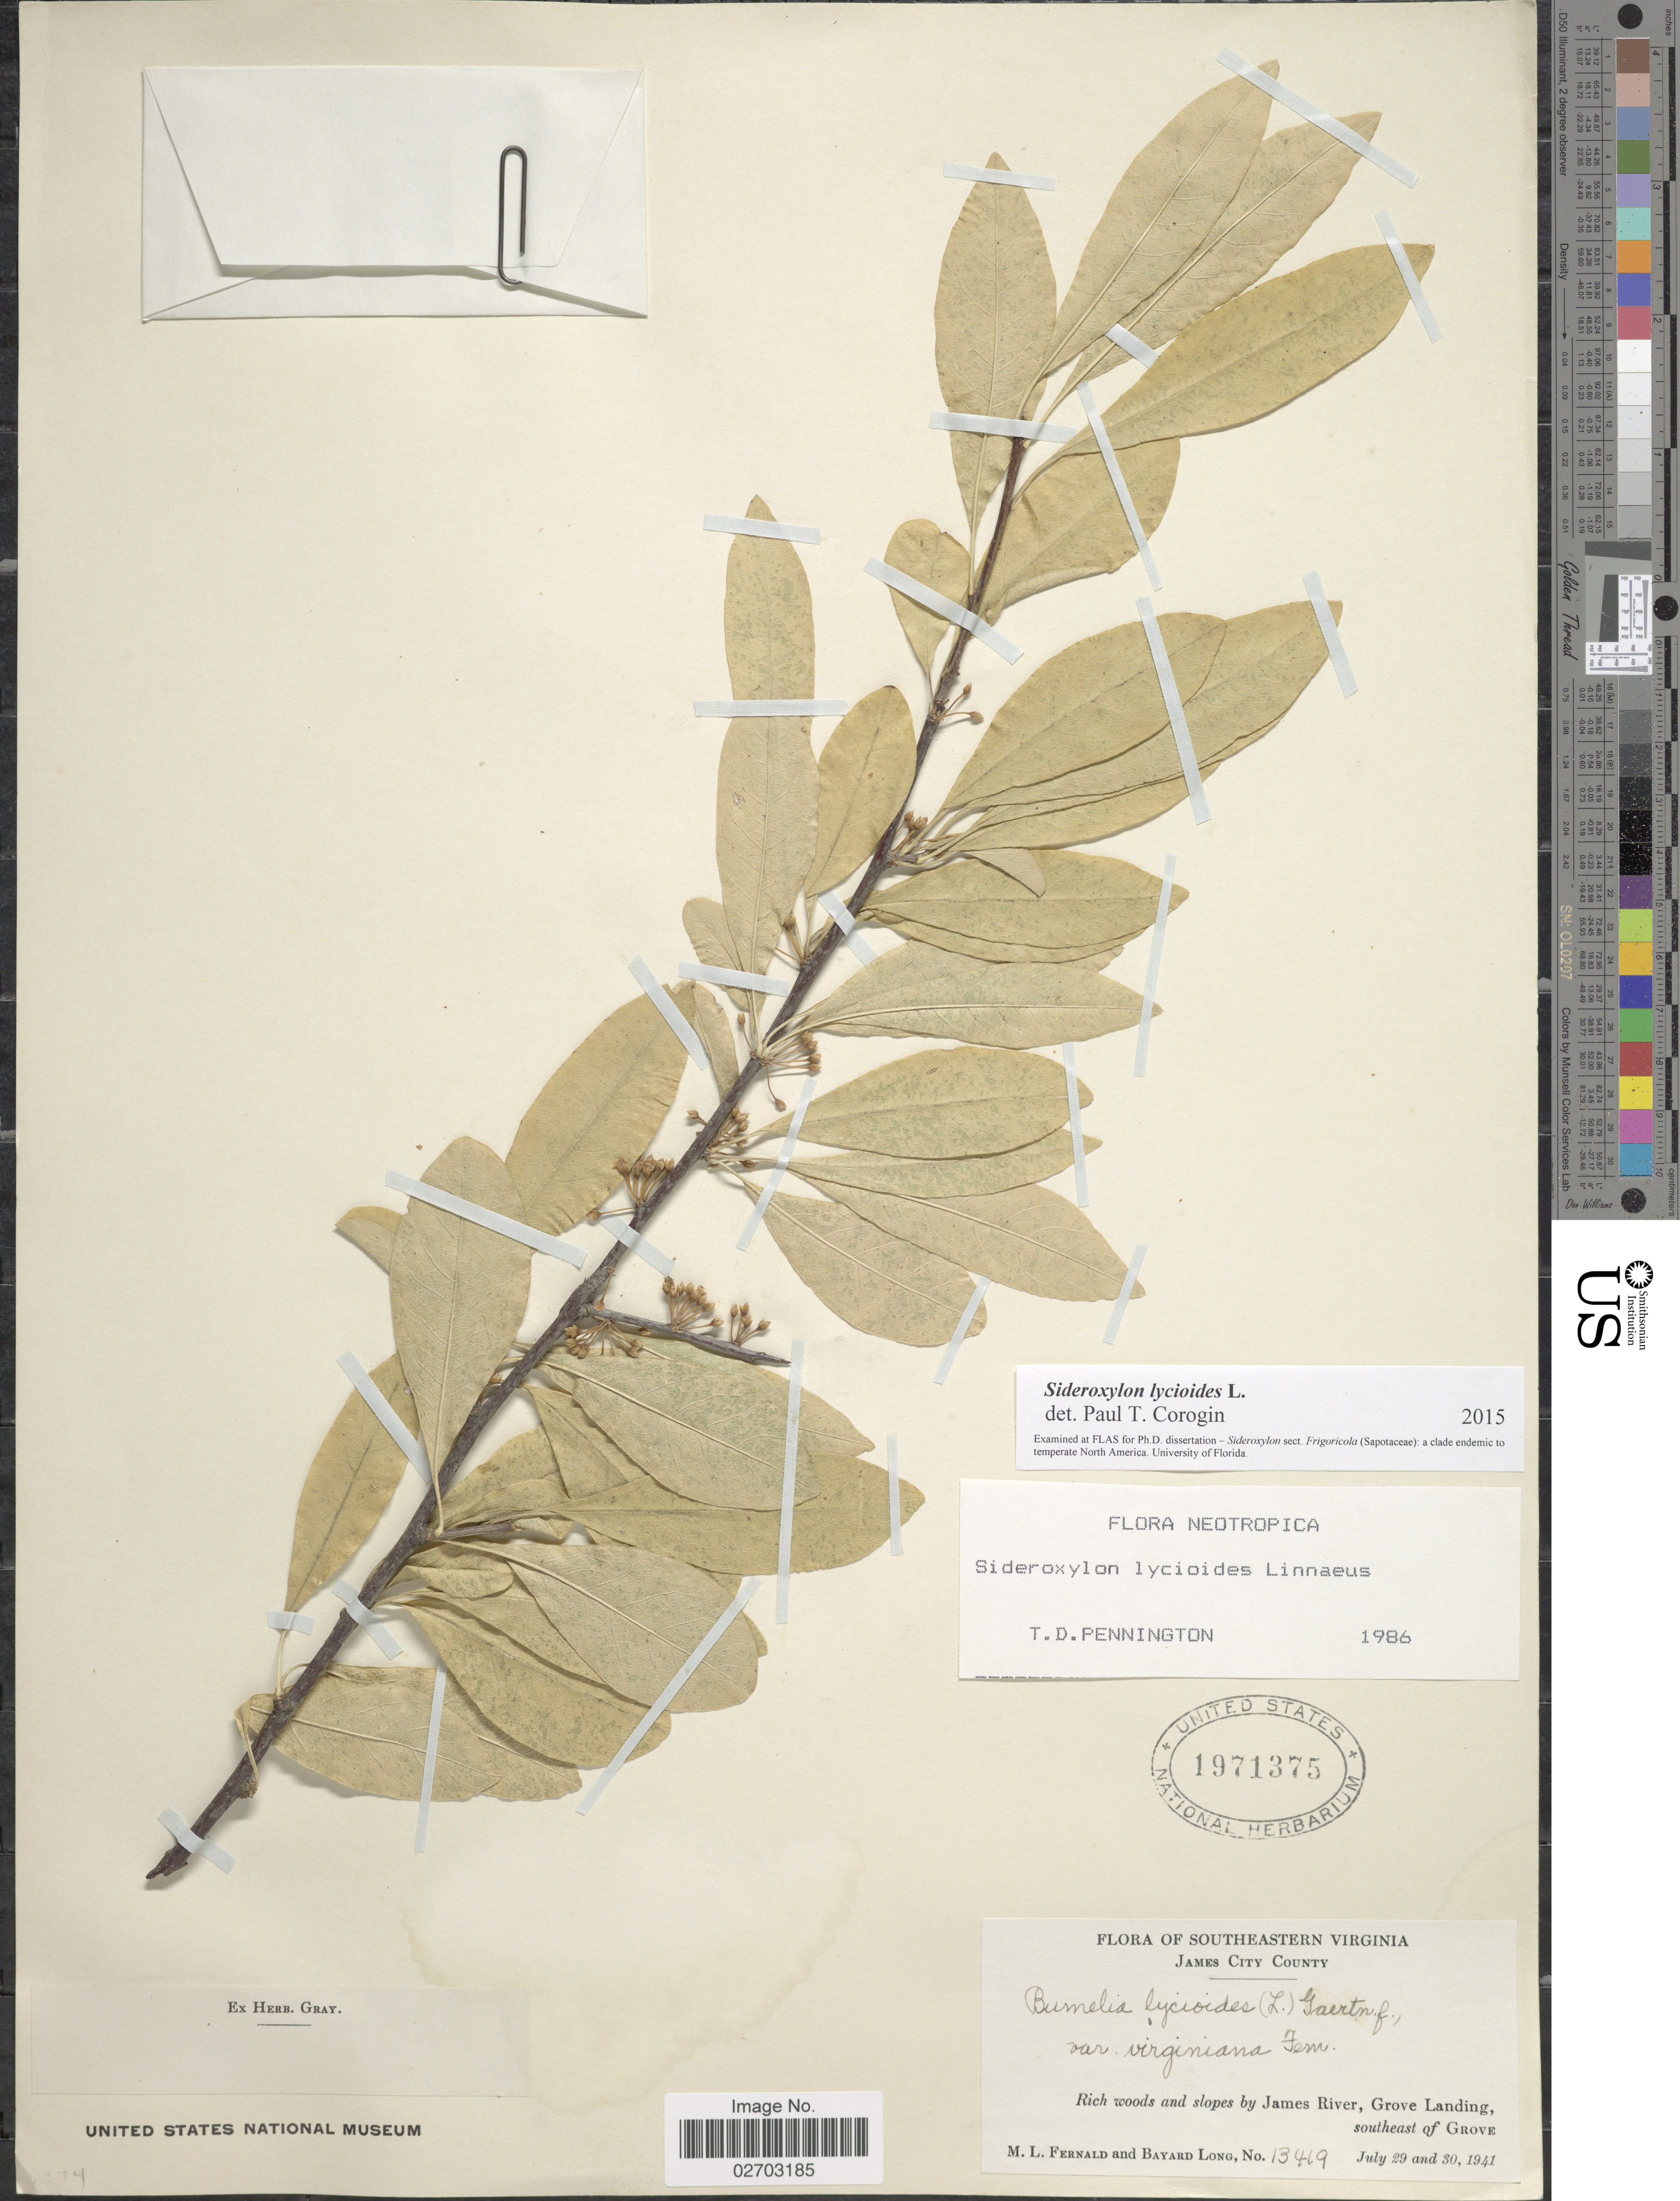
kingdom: Plantae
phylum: Tracheophyta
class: Magnoliopsida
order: Ericales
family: Sapotaceae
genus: Sideroxylon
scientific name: Sideroxylon lycioides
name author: L.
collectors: M. L. Fernald & B. Long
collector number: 13419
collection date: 1941-07-29/1941-07-30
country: United States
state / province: Virginia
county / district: James City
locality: Southeastern Virginia, James City County, rich woods and slopes by James River, Grove Landing, southeast of Grove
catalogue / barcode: US 1971375